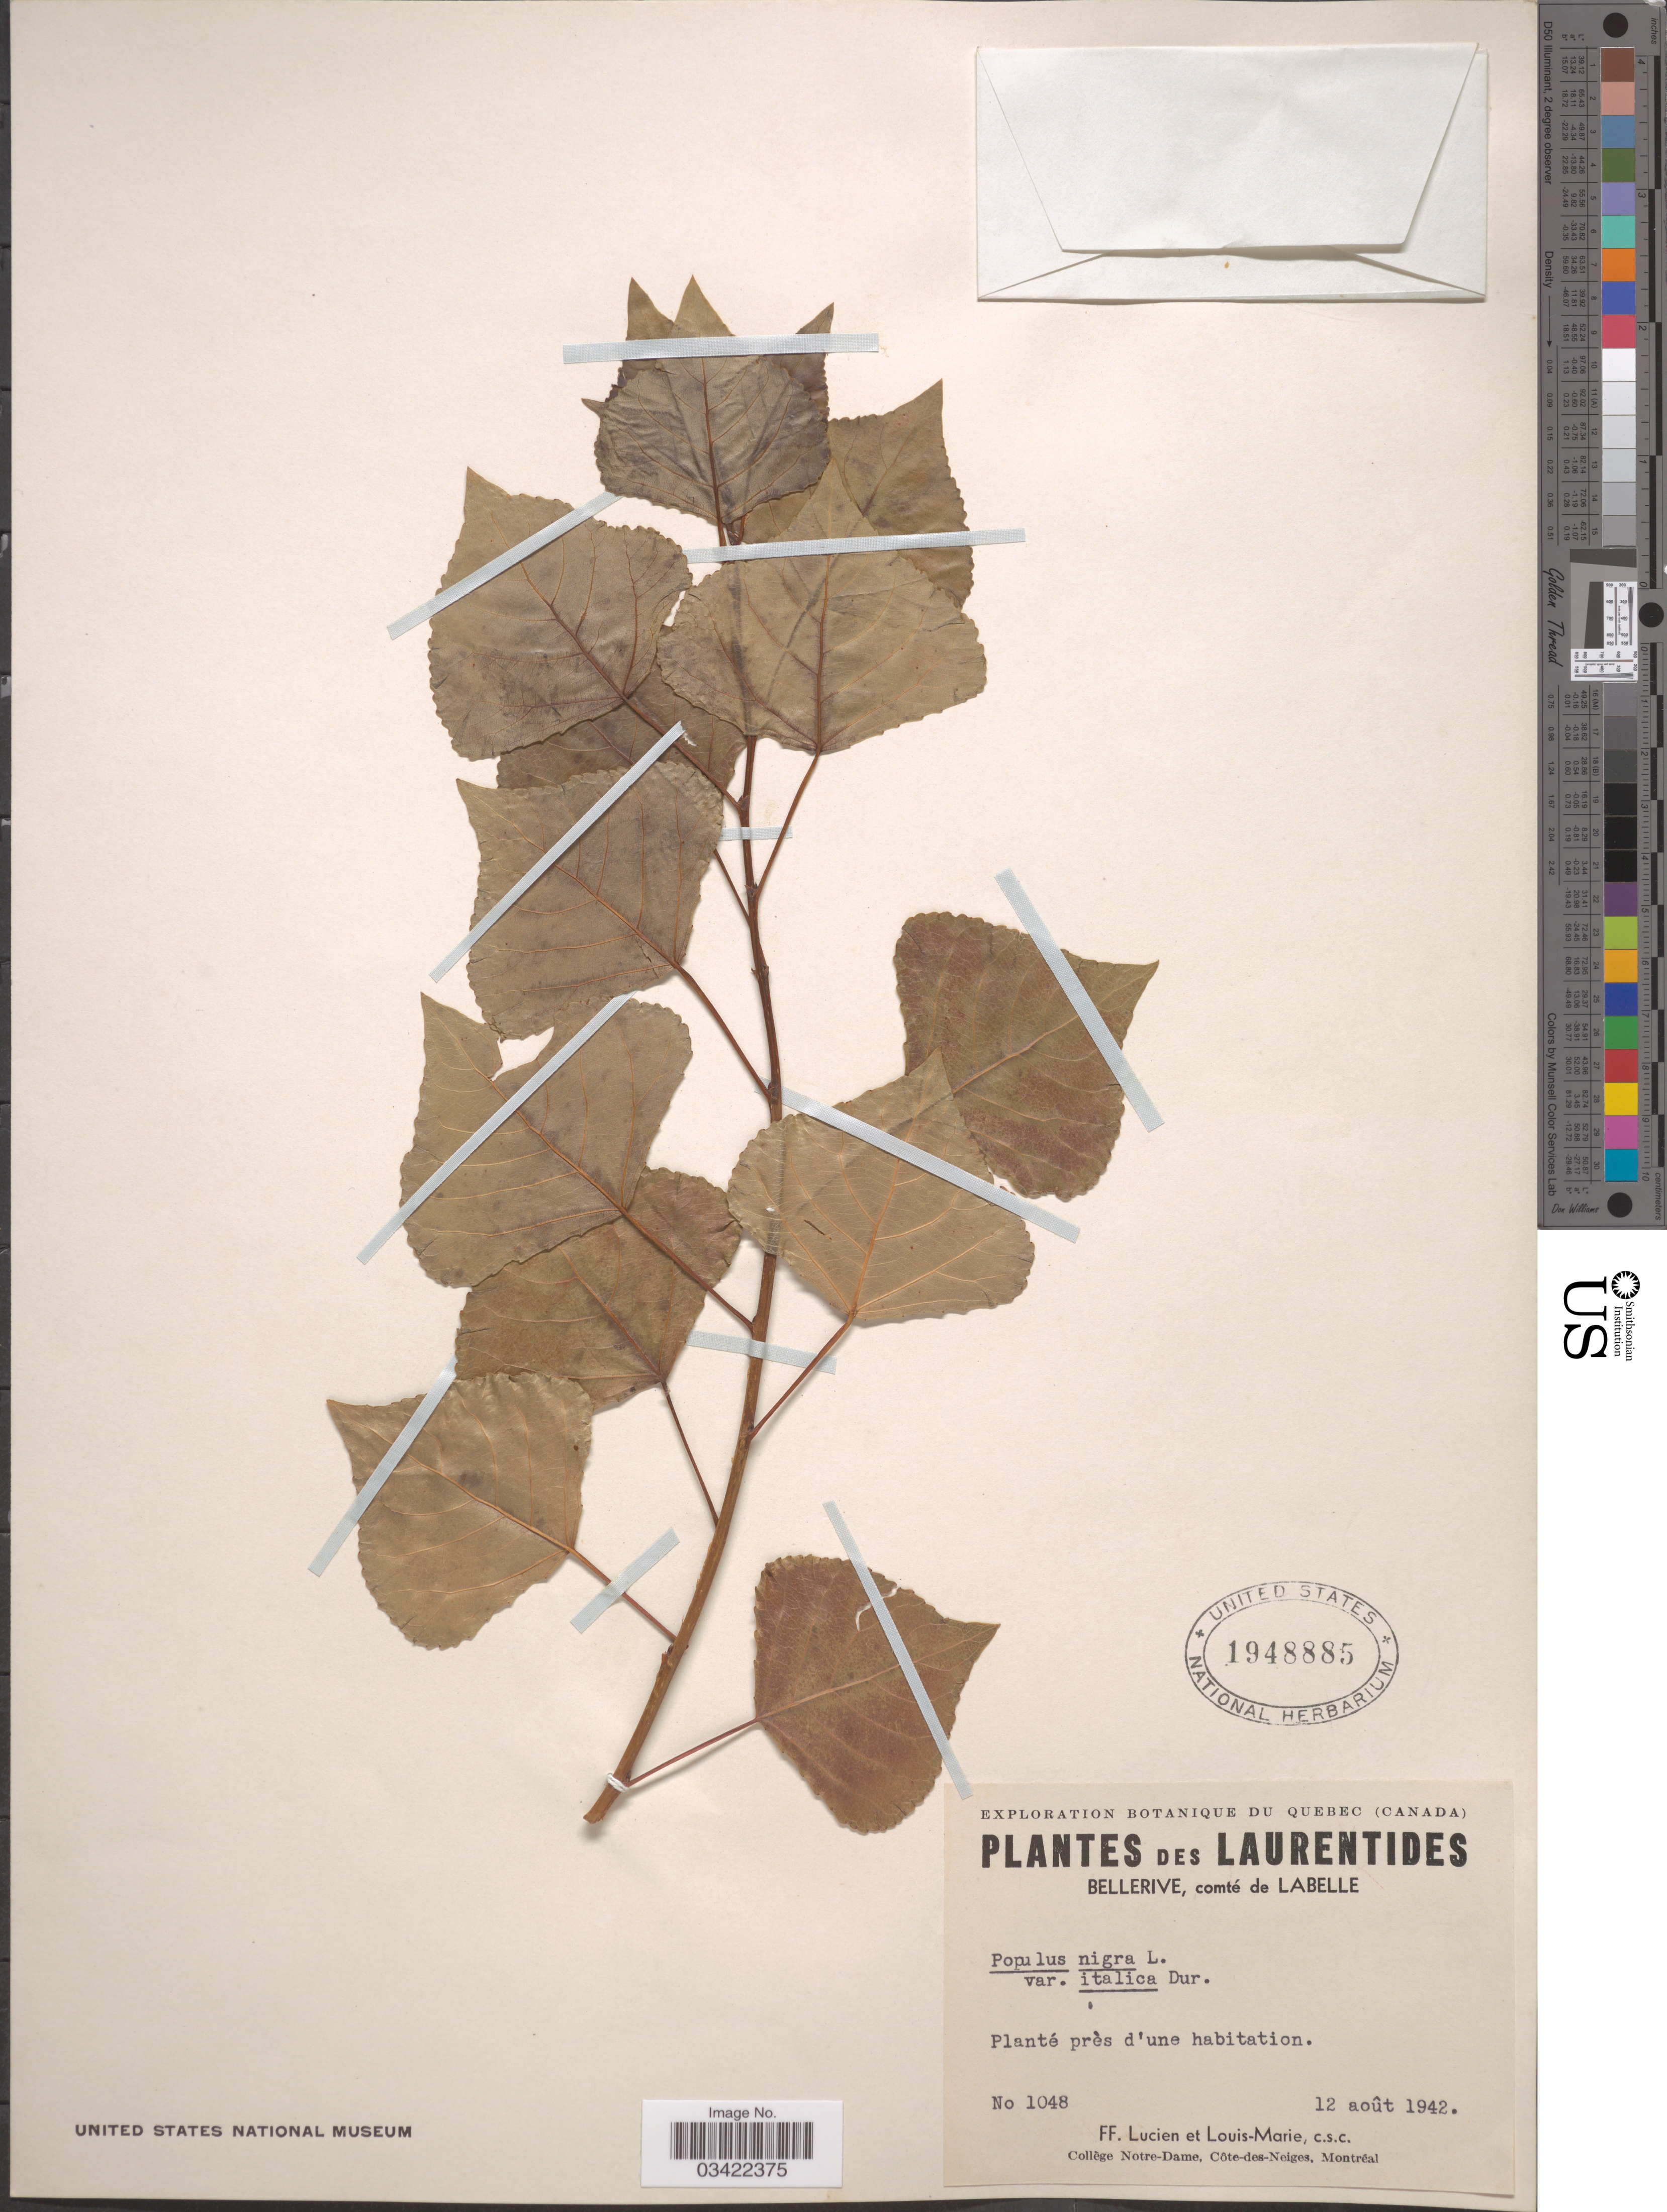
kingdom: Plantae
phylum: Tracheophyta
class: Magnoliopsida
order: Malpighiales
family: Salicaceae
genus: Populus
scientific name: Populus nigra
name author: L.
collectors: F. Lucien & Louis-Marie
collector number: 1048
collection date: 1942-08-12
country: Canada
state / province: Quebec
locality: Laurentides. Bellerive, comté de Labelle.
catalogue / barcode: US 1948885